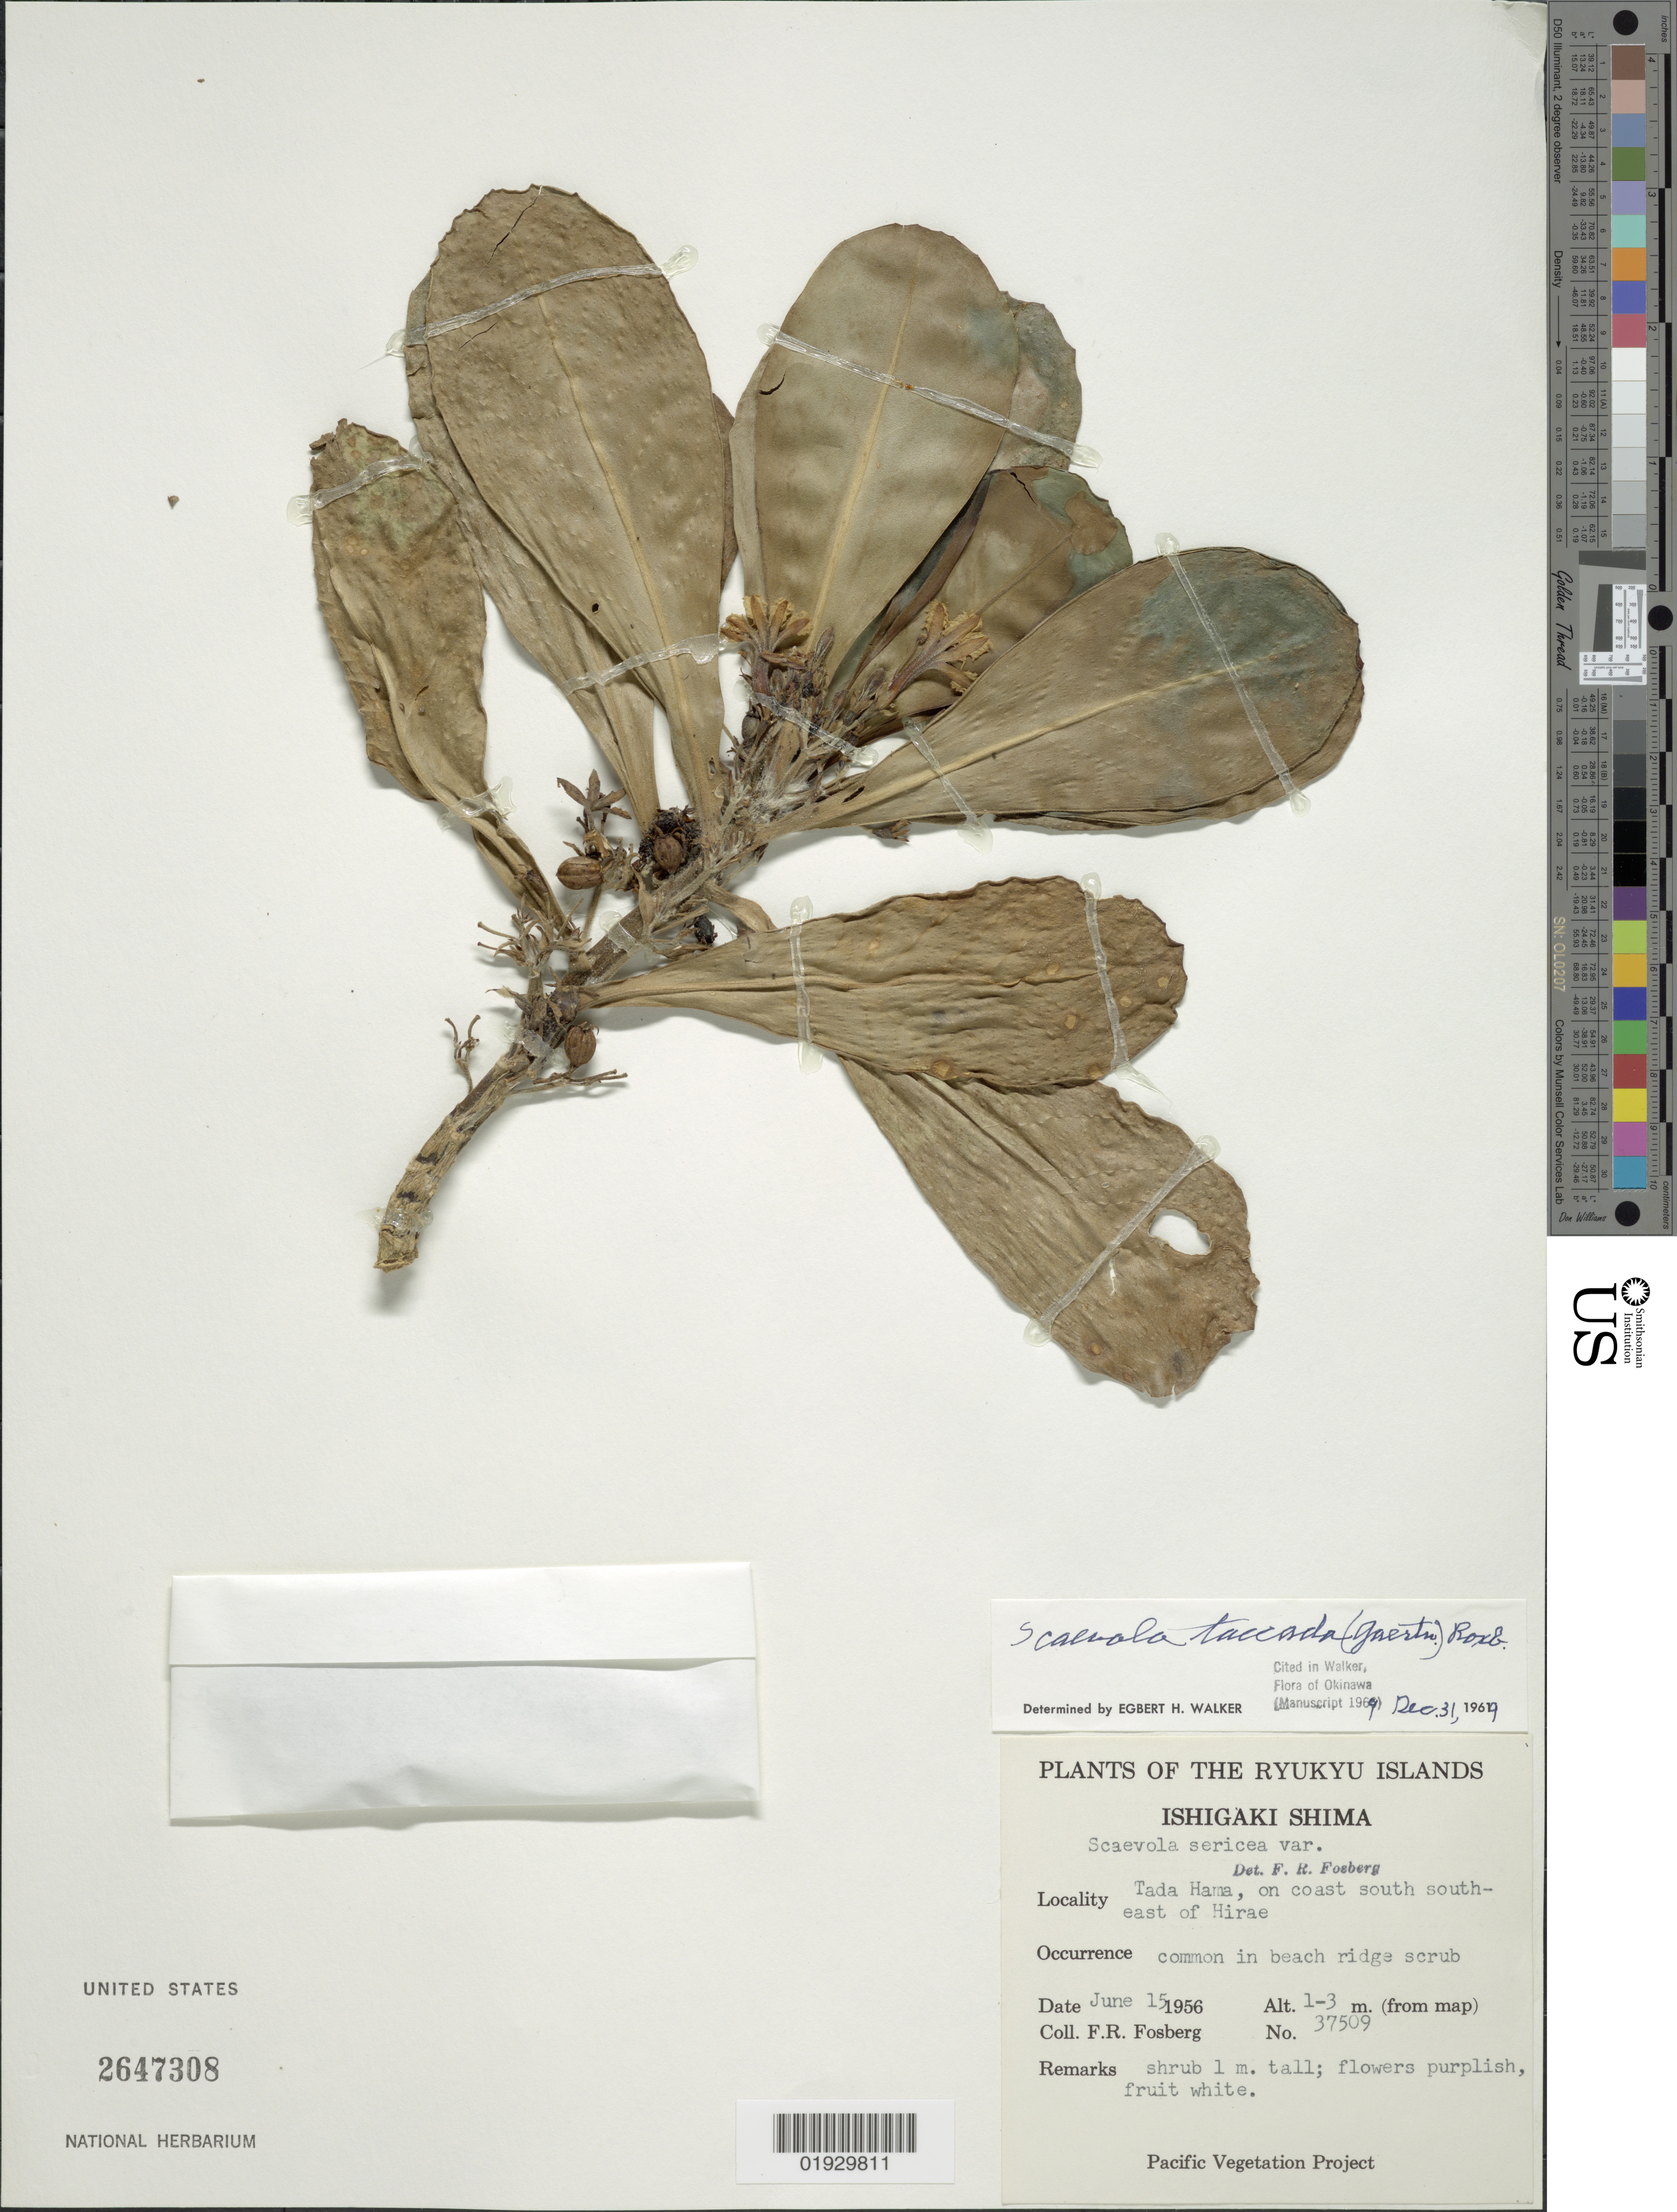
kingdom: Plantae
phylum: Tracheophyta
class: Magnoliopsida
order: Asterales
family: Goodeniaceae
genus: Scaevola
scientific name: Scaevola taccada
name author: (Gaertn.) Roxb.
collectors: F. R. Fosberg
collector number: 37509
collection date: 1956-06-15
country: Japan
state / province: Okinawa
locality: Ryukyu Islands. Ishigaki Shima. Tada Hama, on coast south south-east of Hirae.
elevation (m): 1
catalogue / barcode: US 2647308